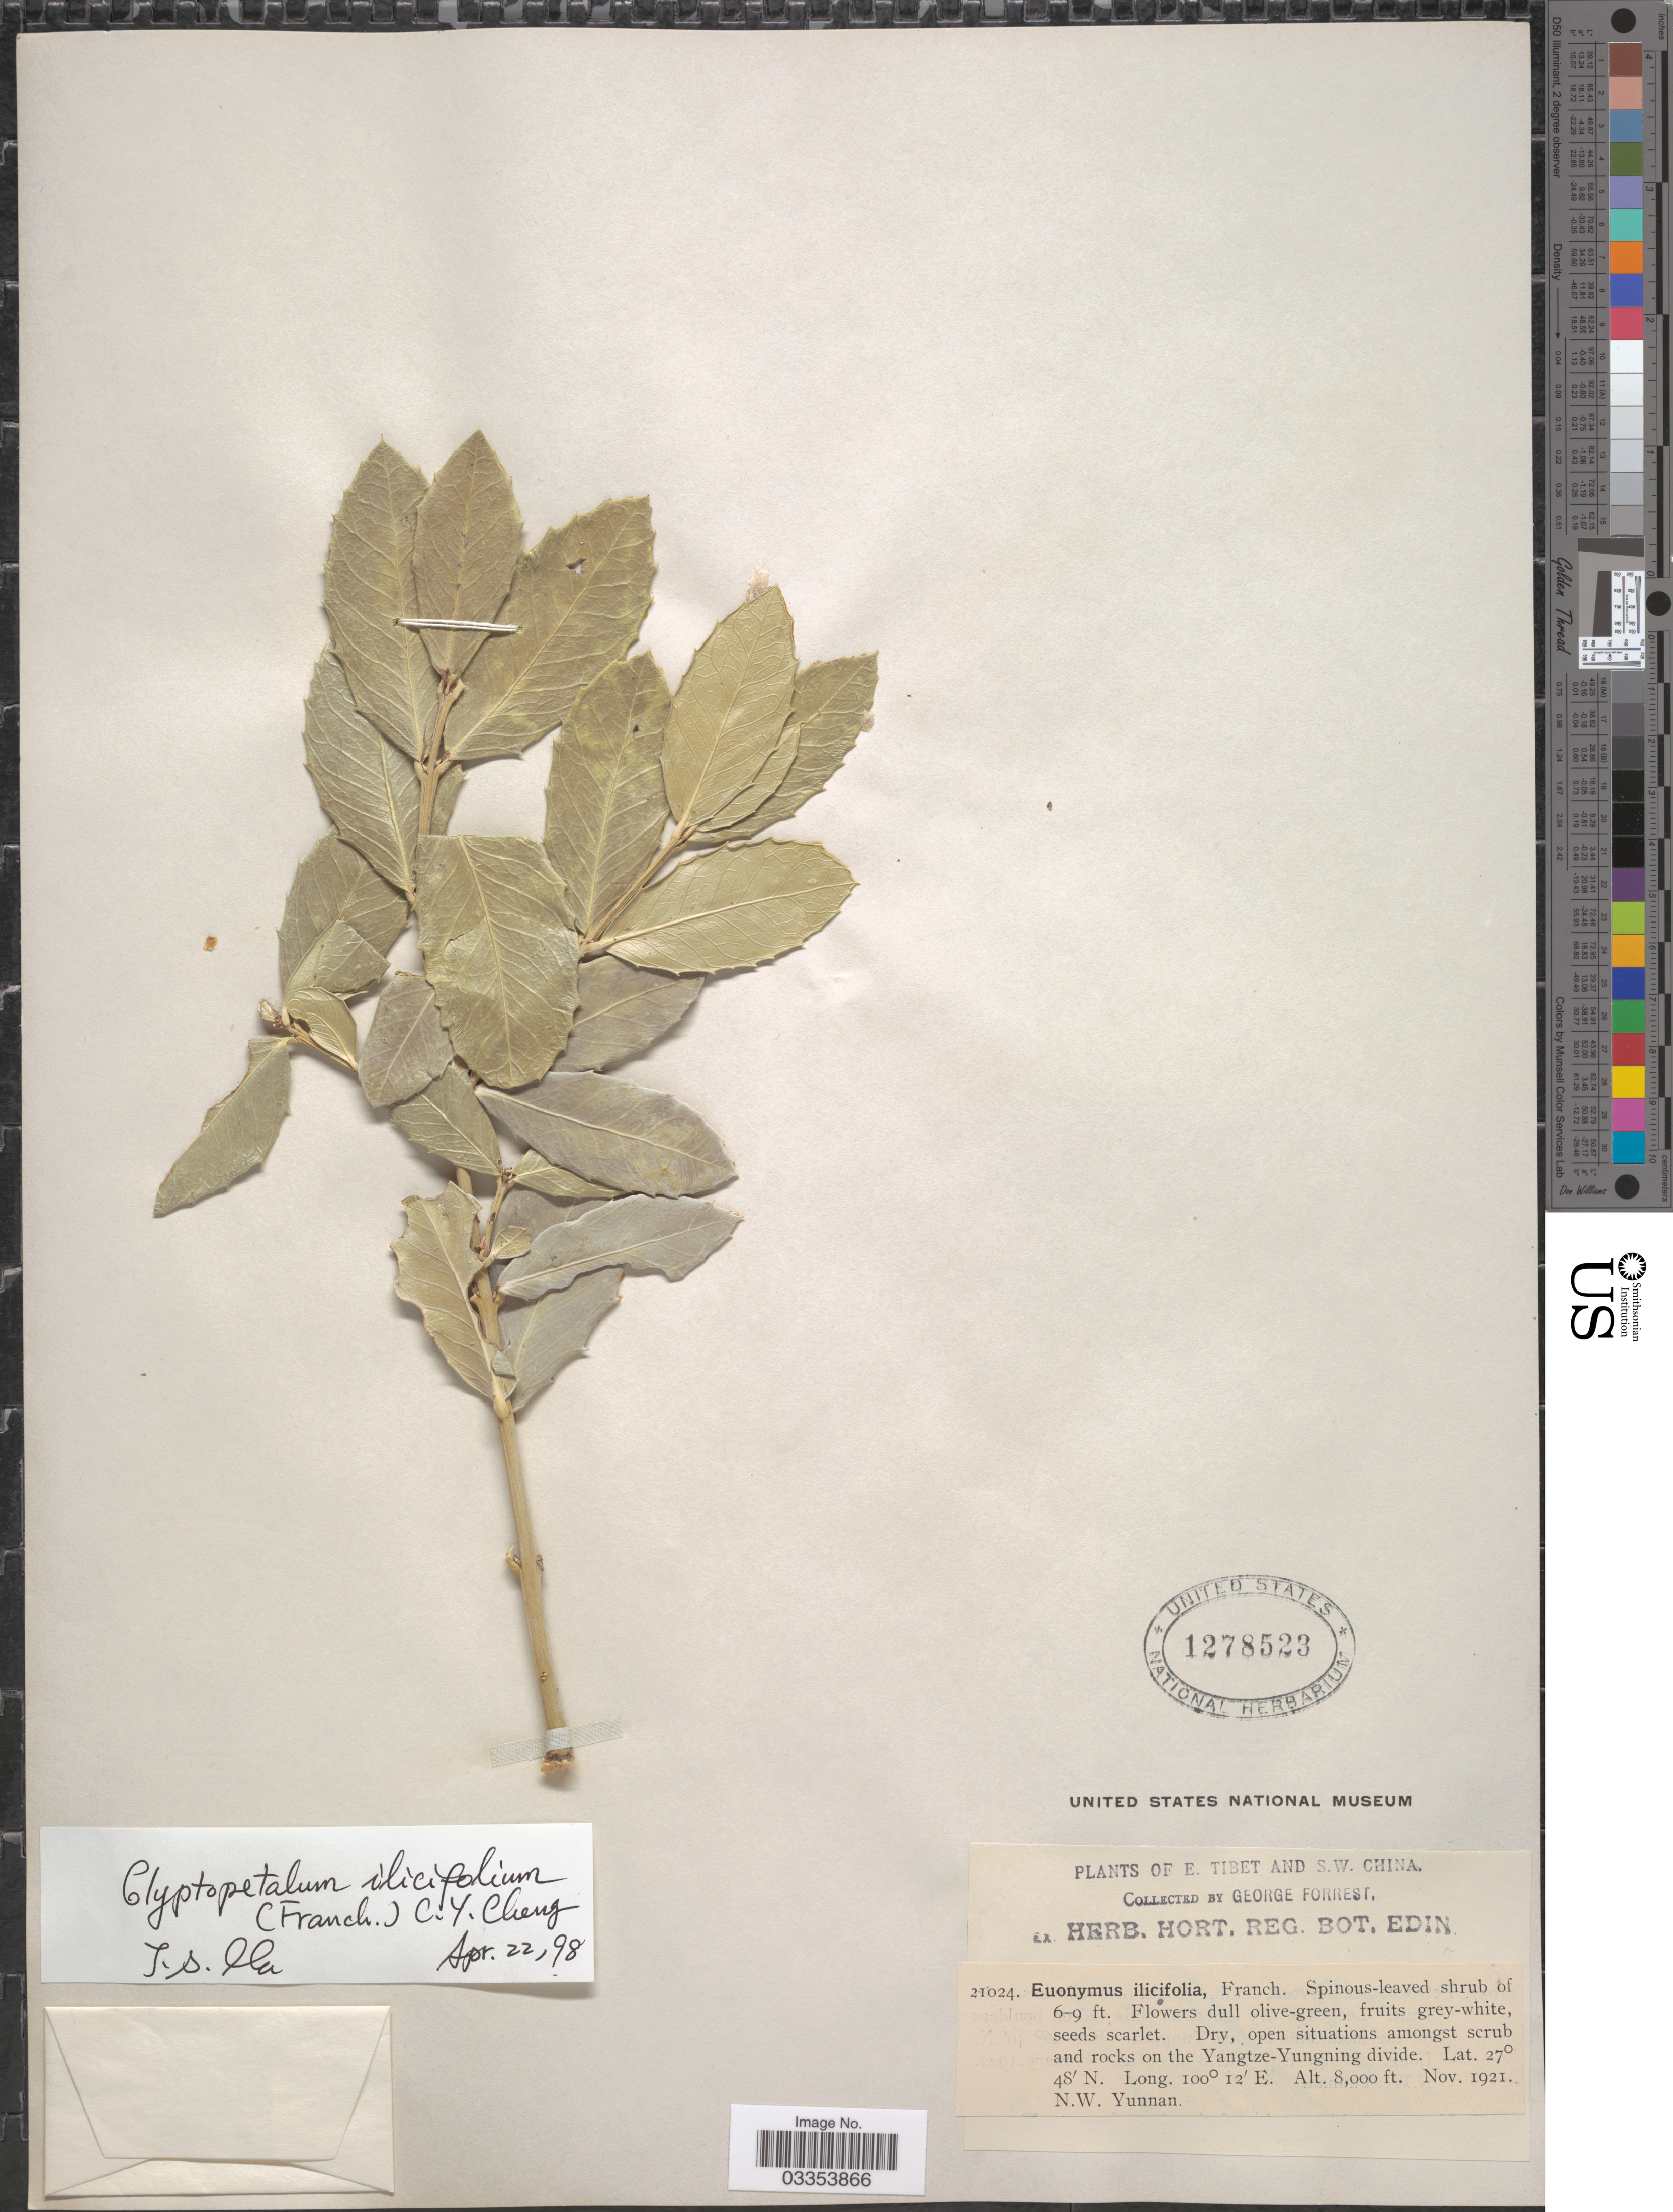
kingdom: Plantae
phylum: Tracheophyta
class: Magnoliopsida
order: Celastrales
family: Celastraceae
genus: Glyptopetalum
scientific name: Glyptopetalum ilicifolium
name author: (Franch.) C.Y. Cheng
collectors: G. Forrest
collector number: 21024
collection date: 1921-11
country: China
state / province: Yunnan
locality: E. Tibet and S. W. China. Dry, open situations amongst scrub and rocks on the Yangtze-Yungning divide. N.W. Yunnan.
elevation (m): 2438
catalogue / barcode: US 1278523